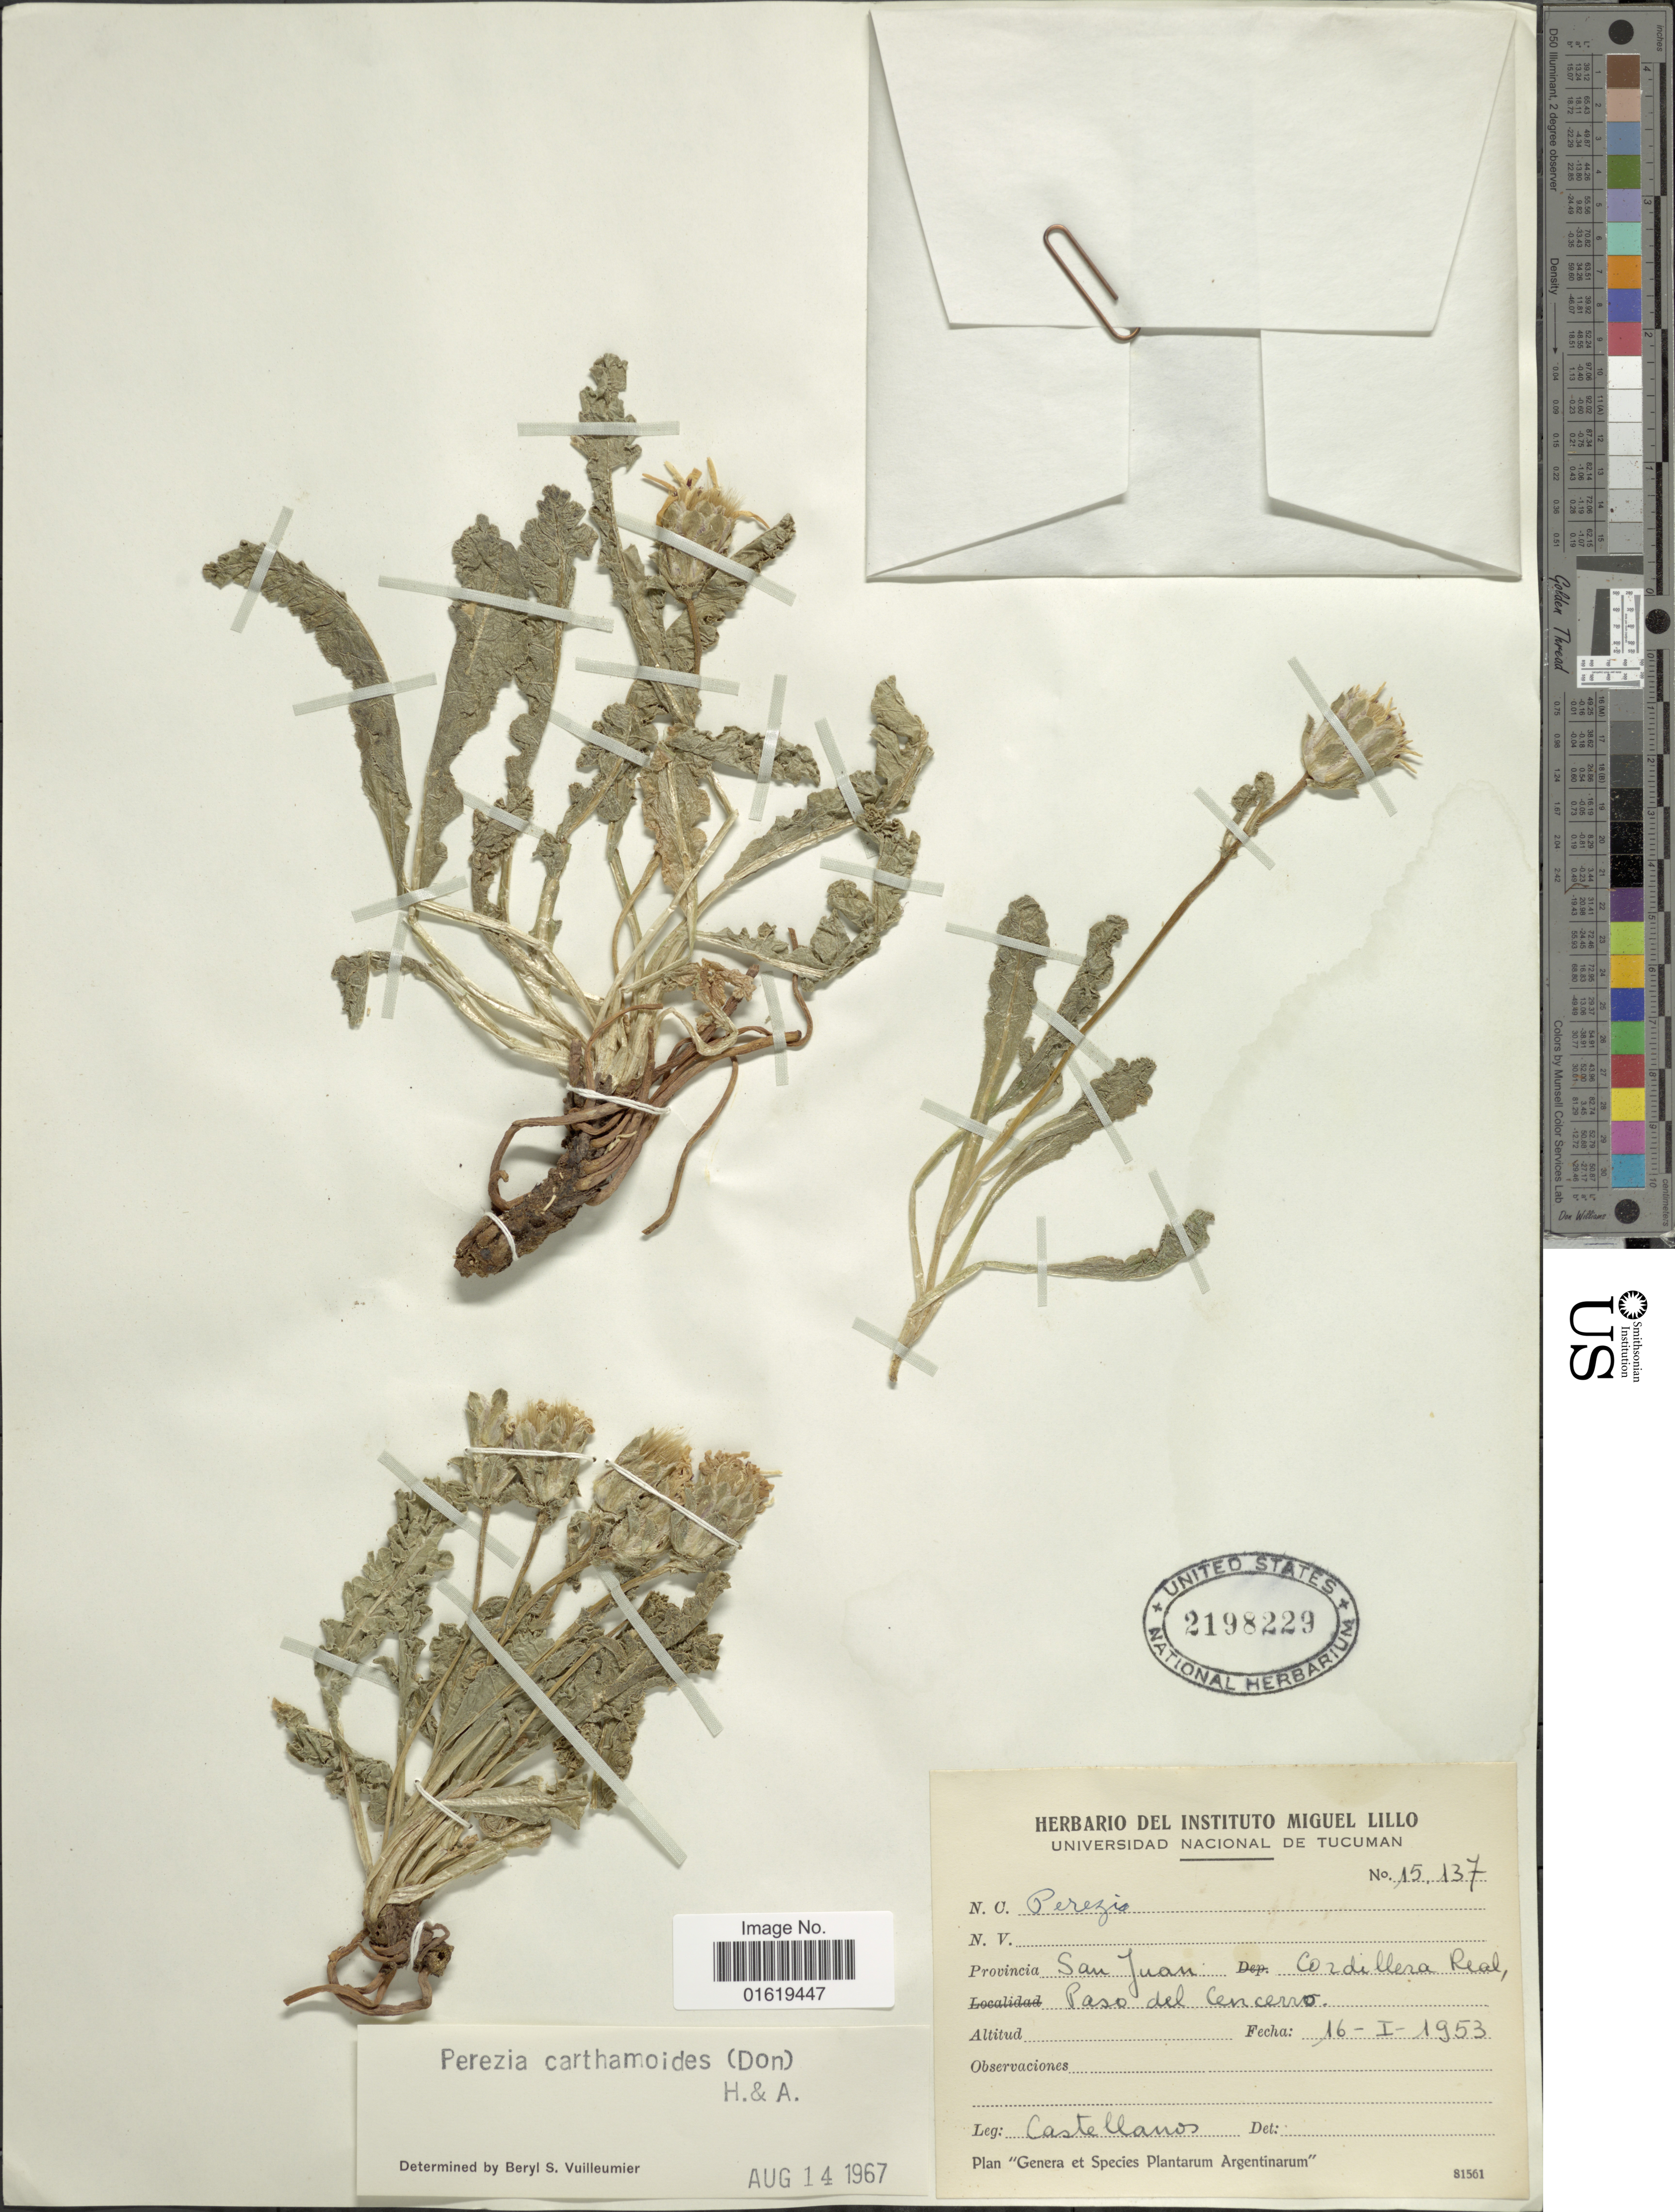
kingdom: Plantae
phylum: Tracheophyta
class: Magnoliopsida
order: Asterales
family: Asteraceae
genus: Perezia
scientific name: Perezia carthamoides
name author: (D. Don) Hook. & Arn.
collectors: -- Castellanos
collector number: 15137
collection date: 1953-01-16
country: Argentina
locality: Provincia San Juan. Cordillera Real. Paso del Cencerro.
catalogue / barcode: US 2198229